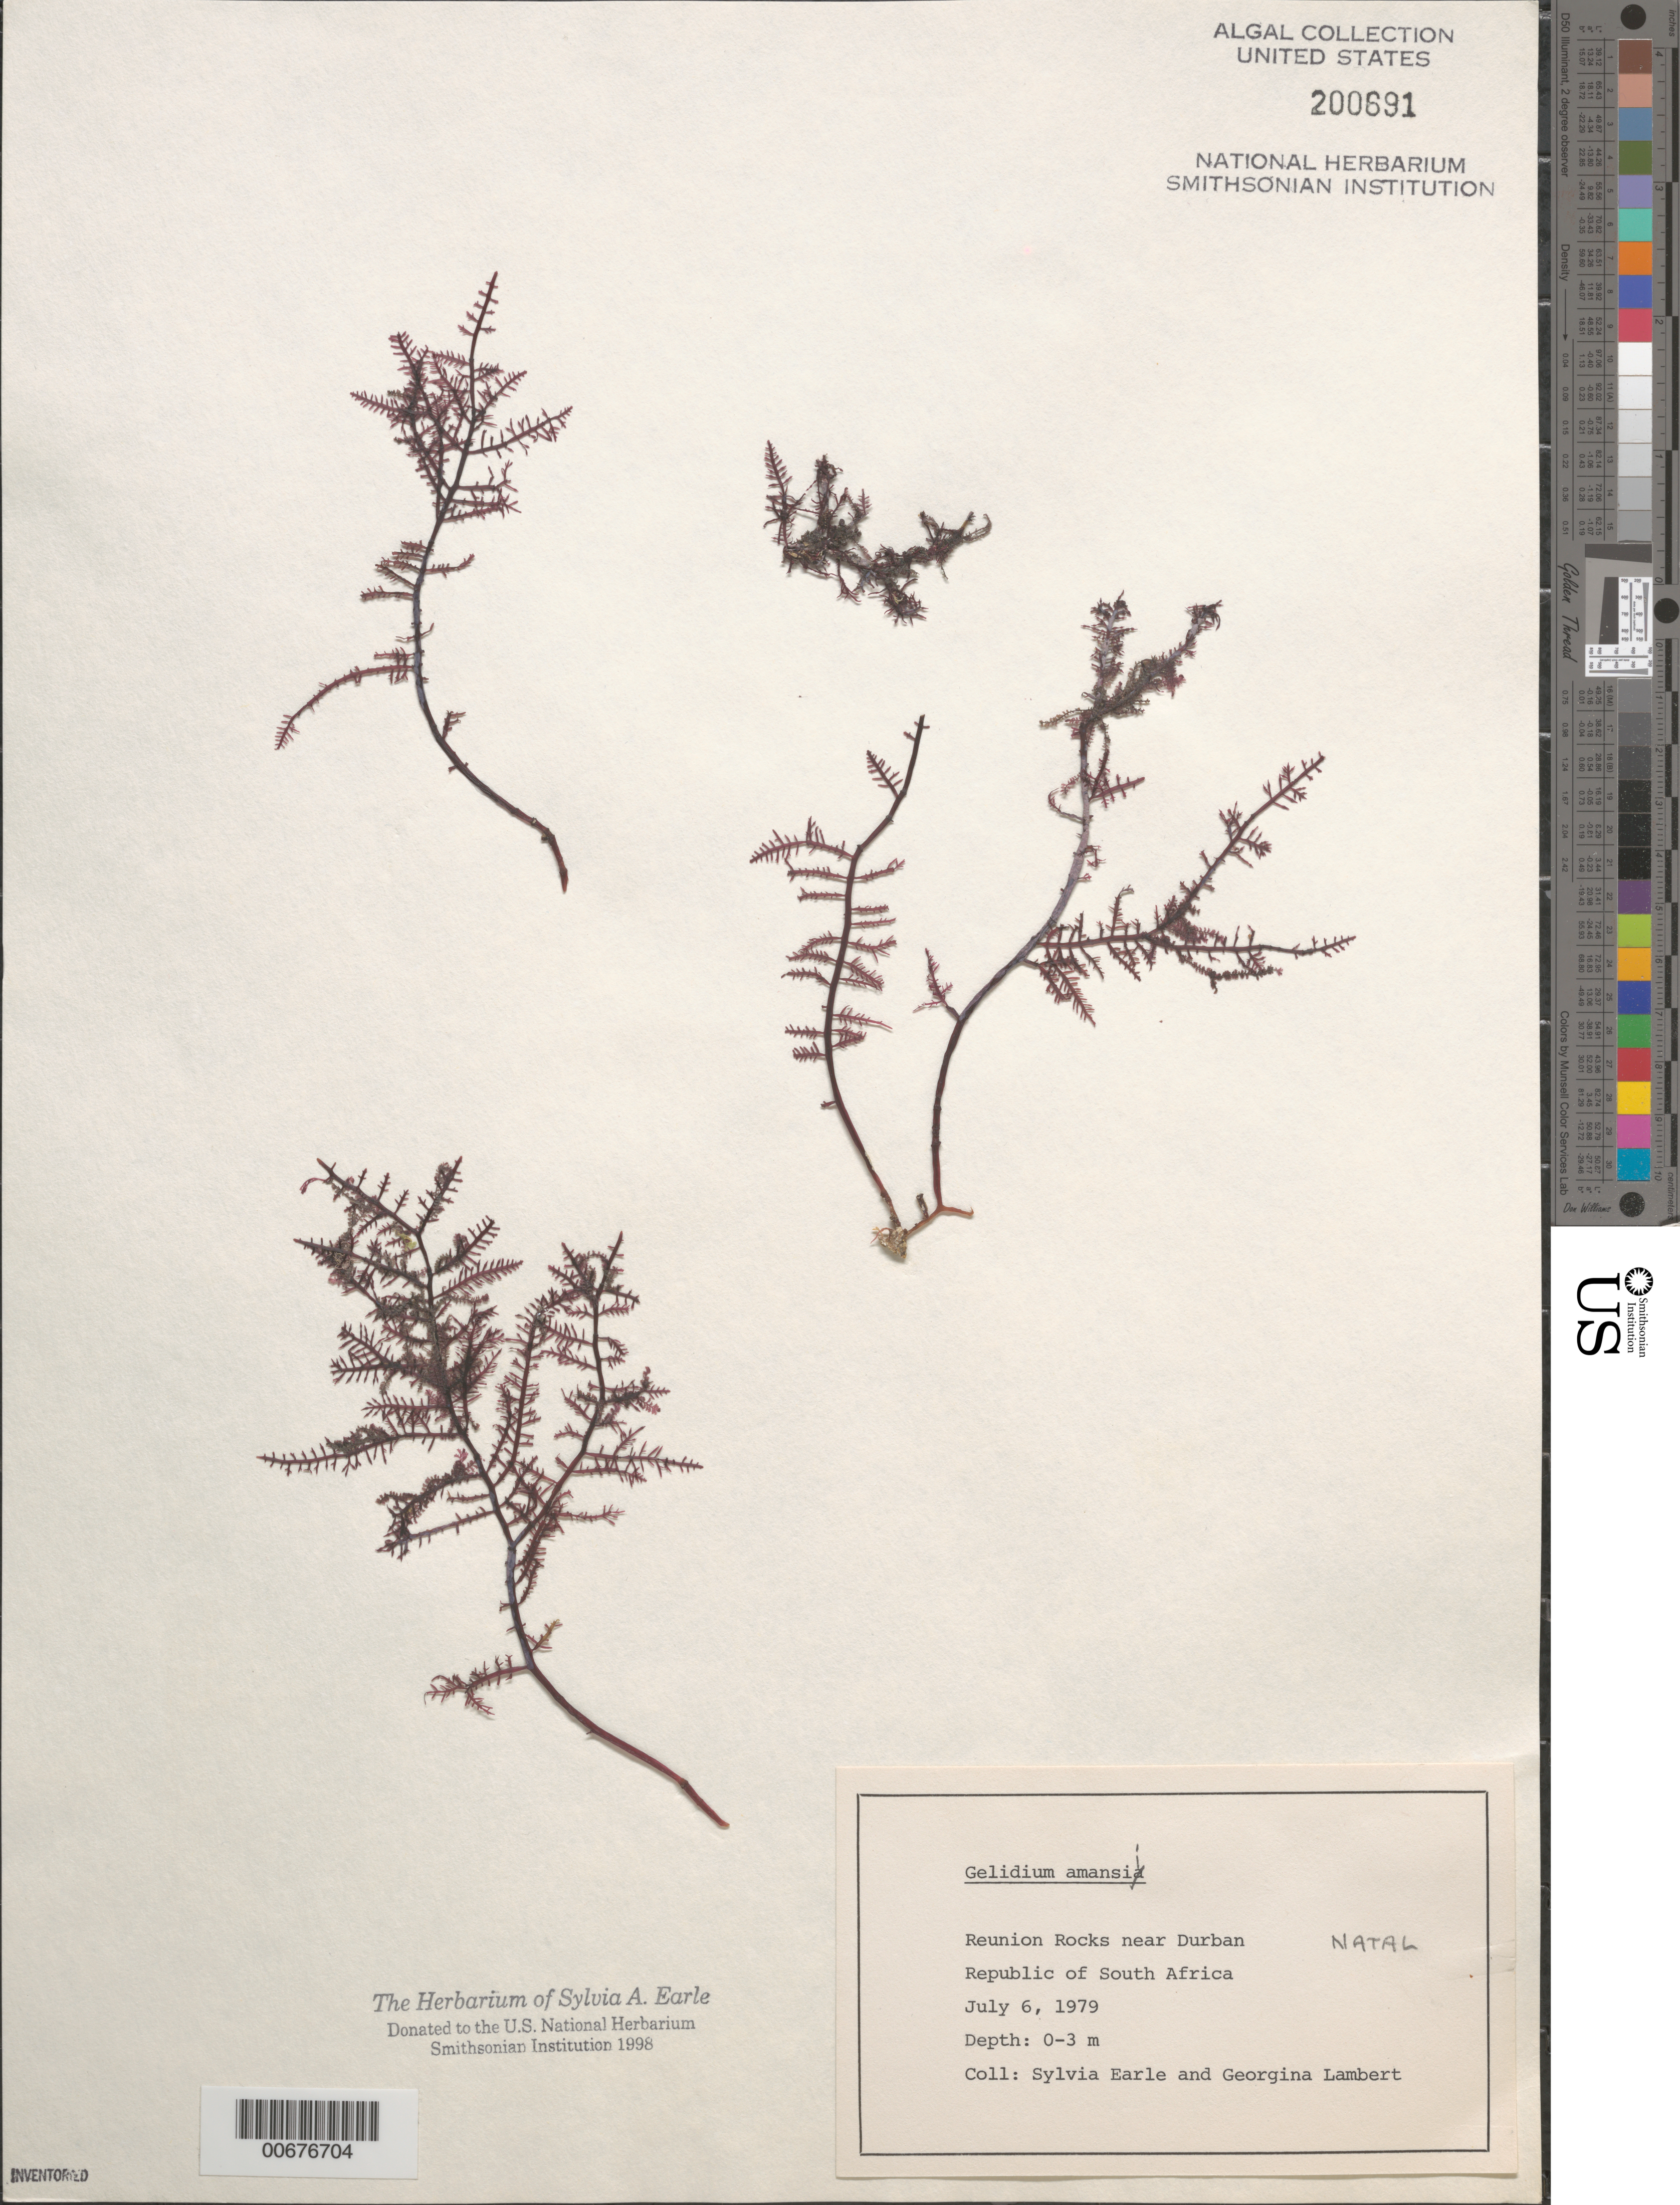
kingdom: Plantae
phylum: Rhodophyta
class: Florideophyceae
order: Gelidiales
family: Gelidiaceae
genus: Gelidium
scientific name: Gelidium amansii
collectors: S. A. Earle & G. Lambert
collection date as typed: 06 Jul 1979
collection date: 1979-07-06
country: South Africa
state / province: KwaZulu-Natal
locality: Reunion Rocks near Durban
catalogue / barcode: US 200691